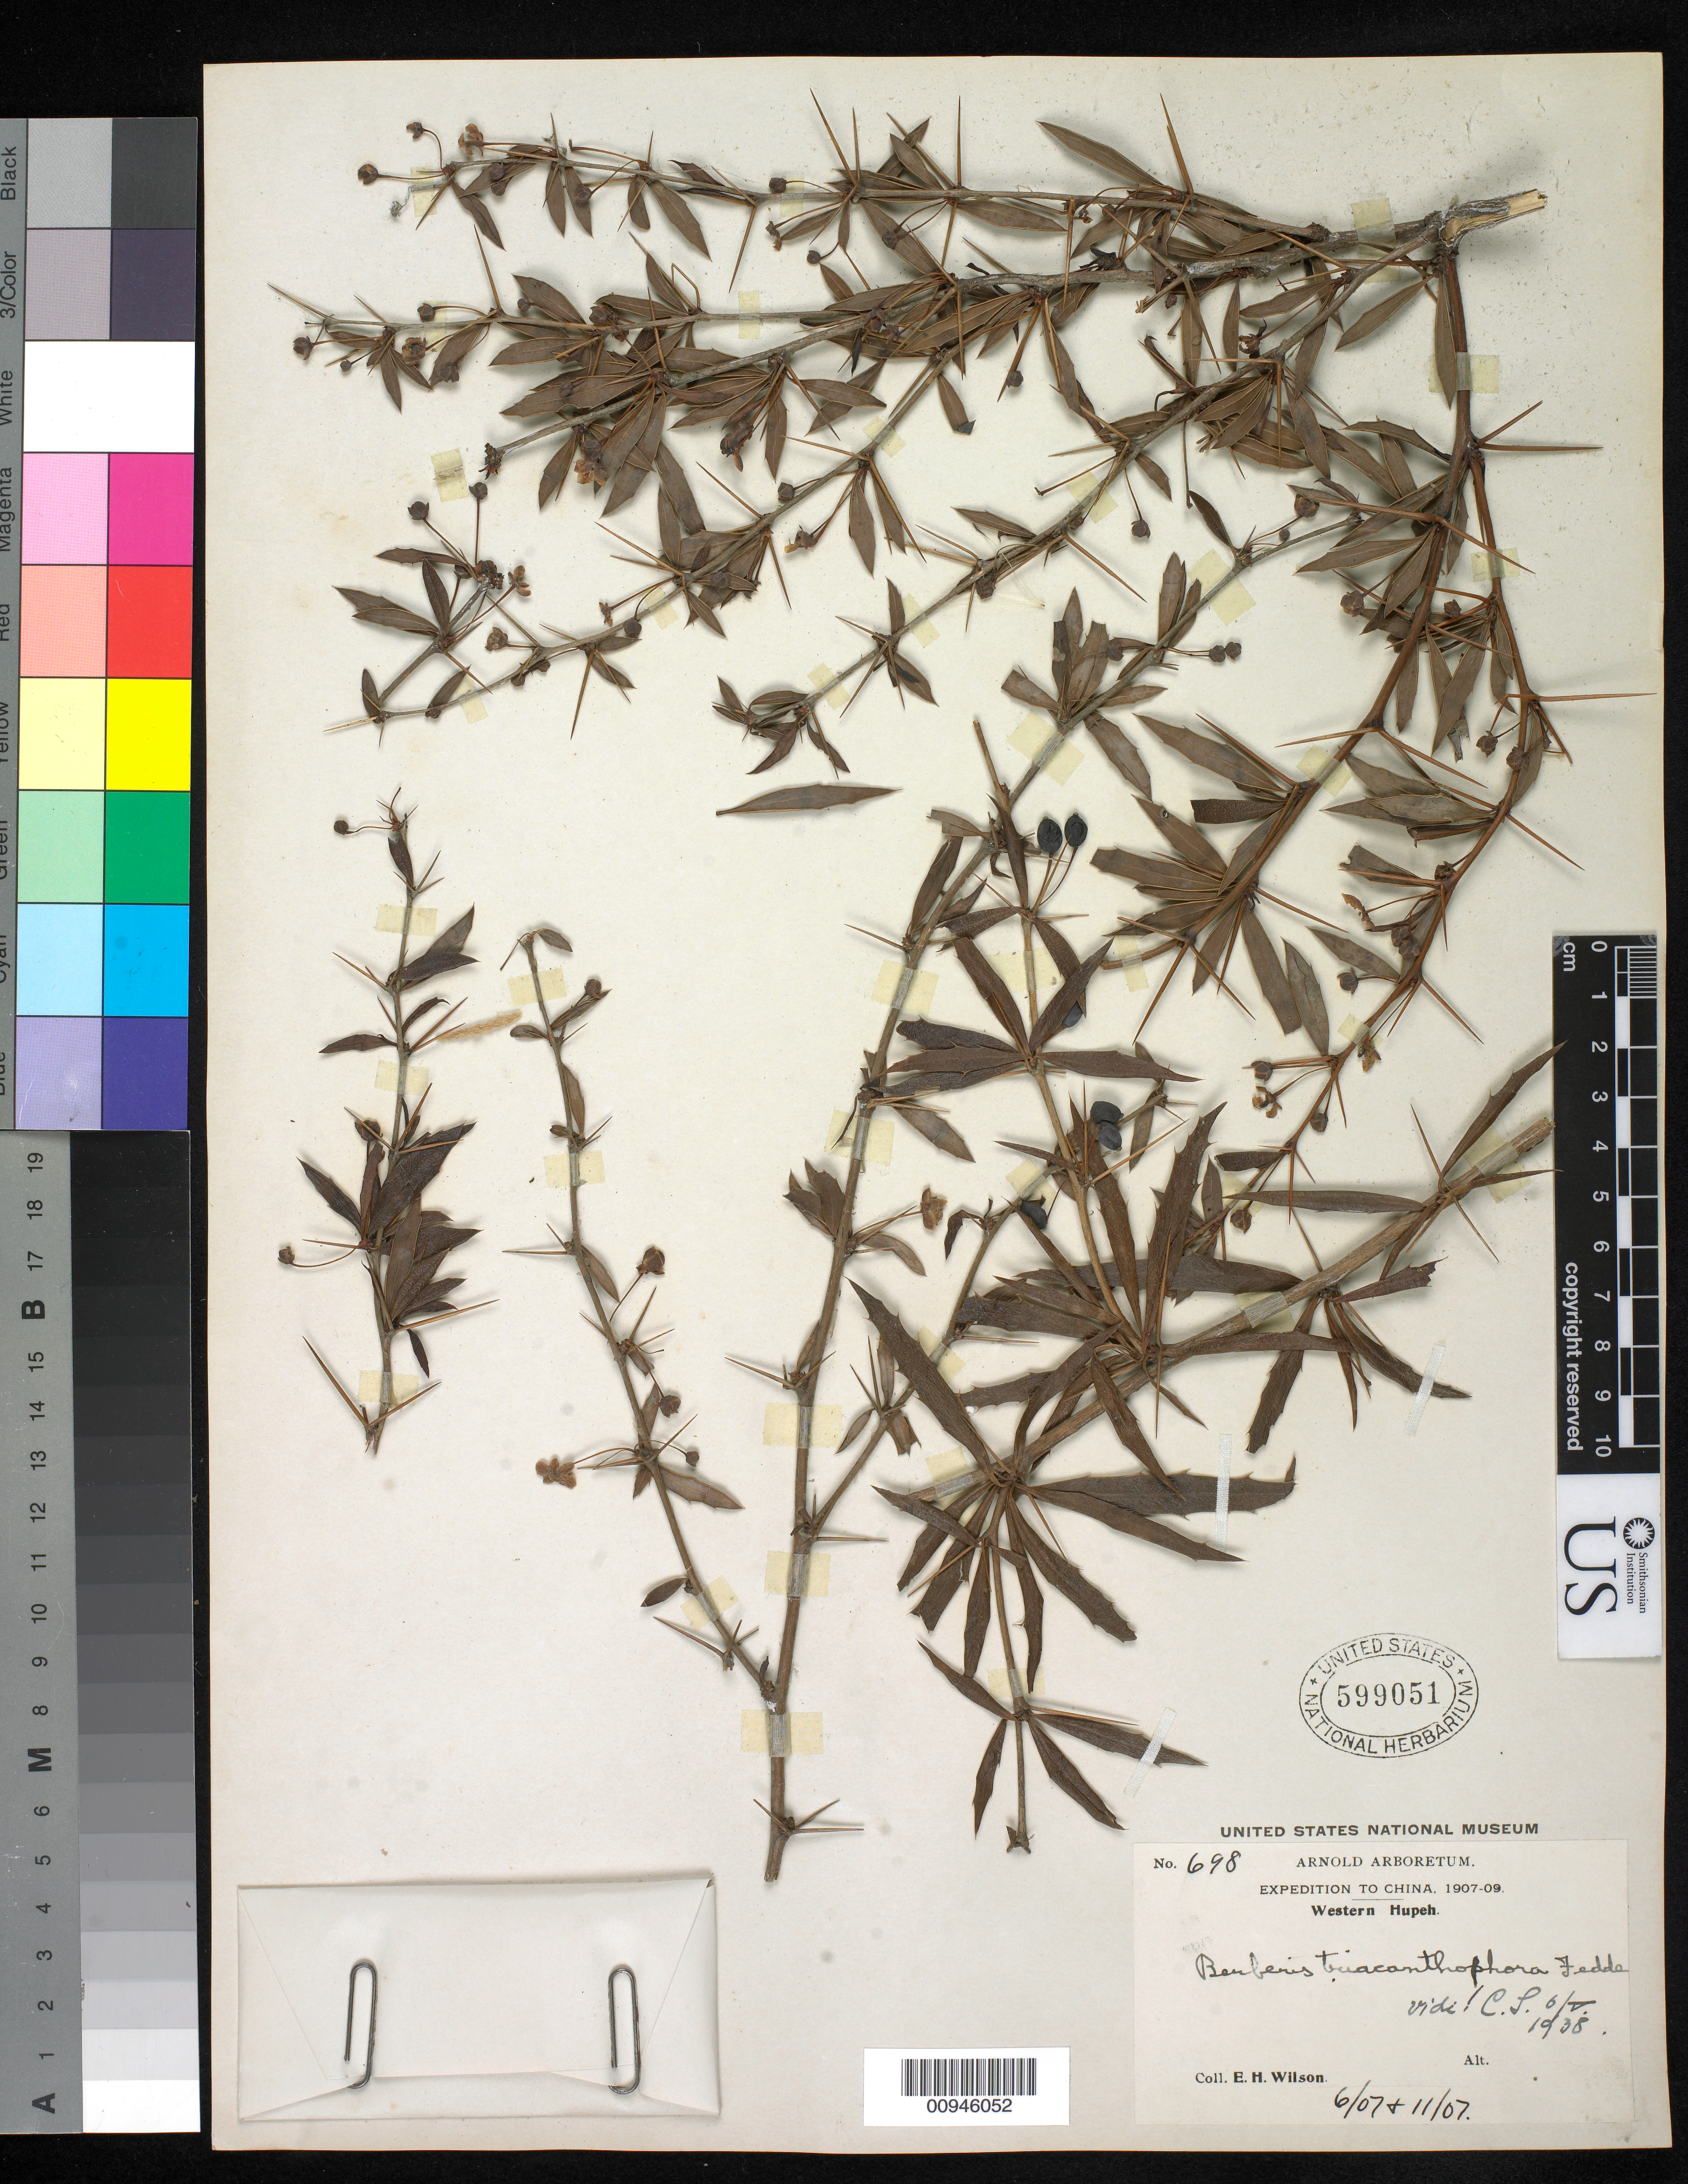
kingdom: Plantae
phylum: Tracheophyta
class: Magnoliopsida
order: Ranunculales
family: Berberidaceae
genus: Berberis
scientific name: Berberis triacanthophora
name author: Fedde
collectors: E. H. Wilson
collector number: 698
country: China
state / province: Hubei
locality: Western Hupeh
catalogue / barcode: US 599051